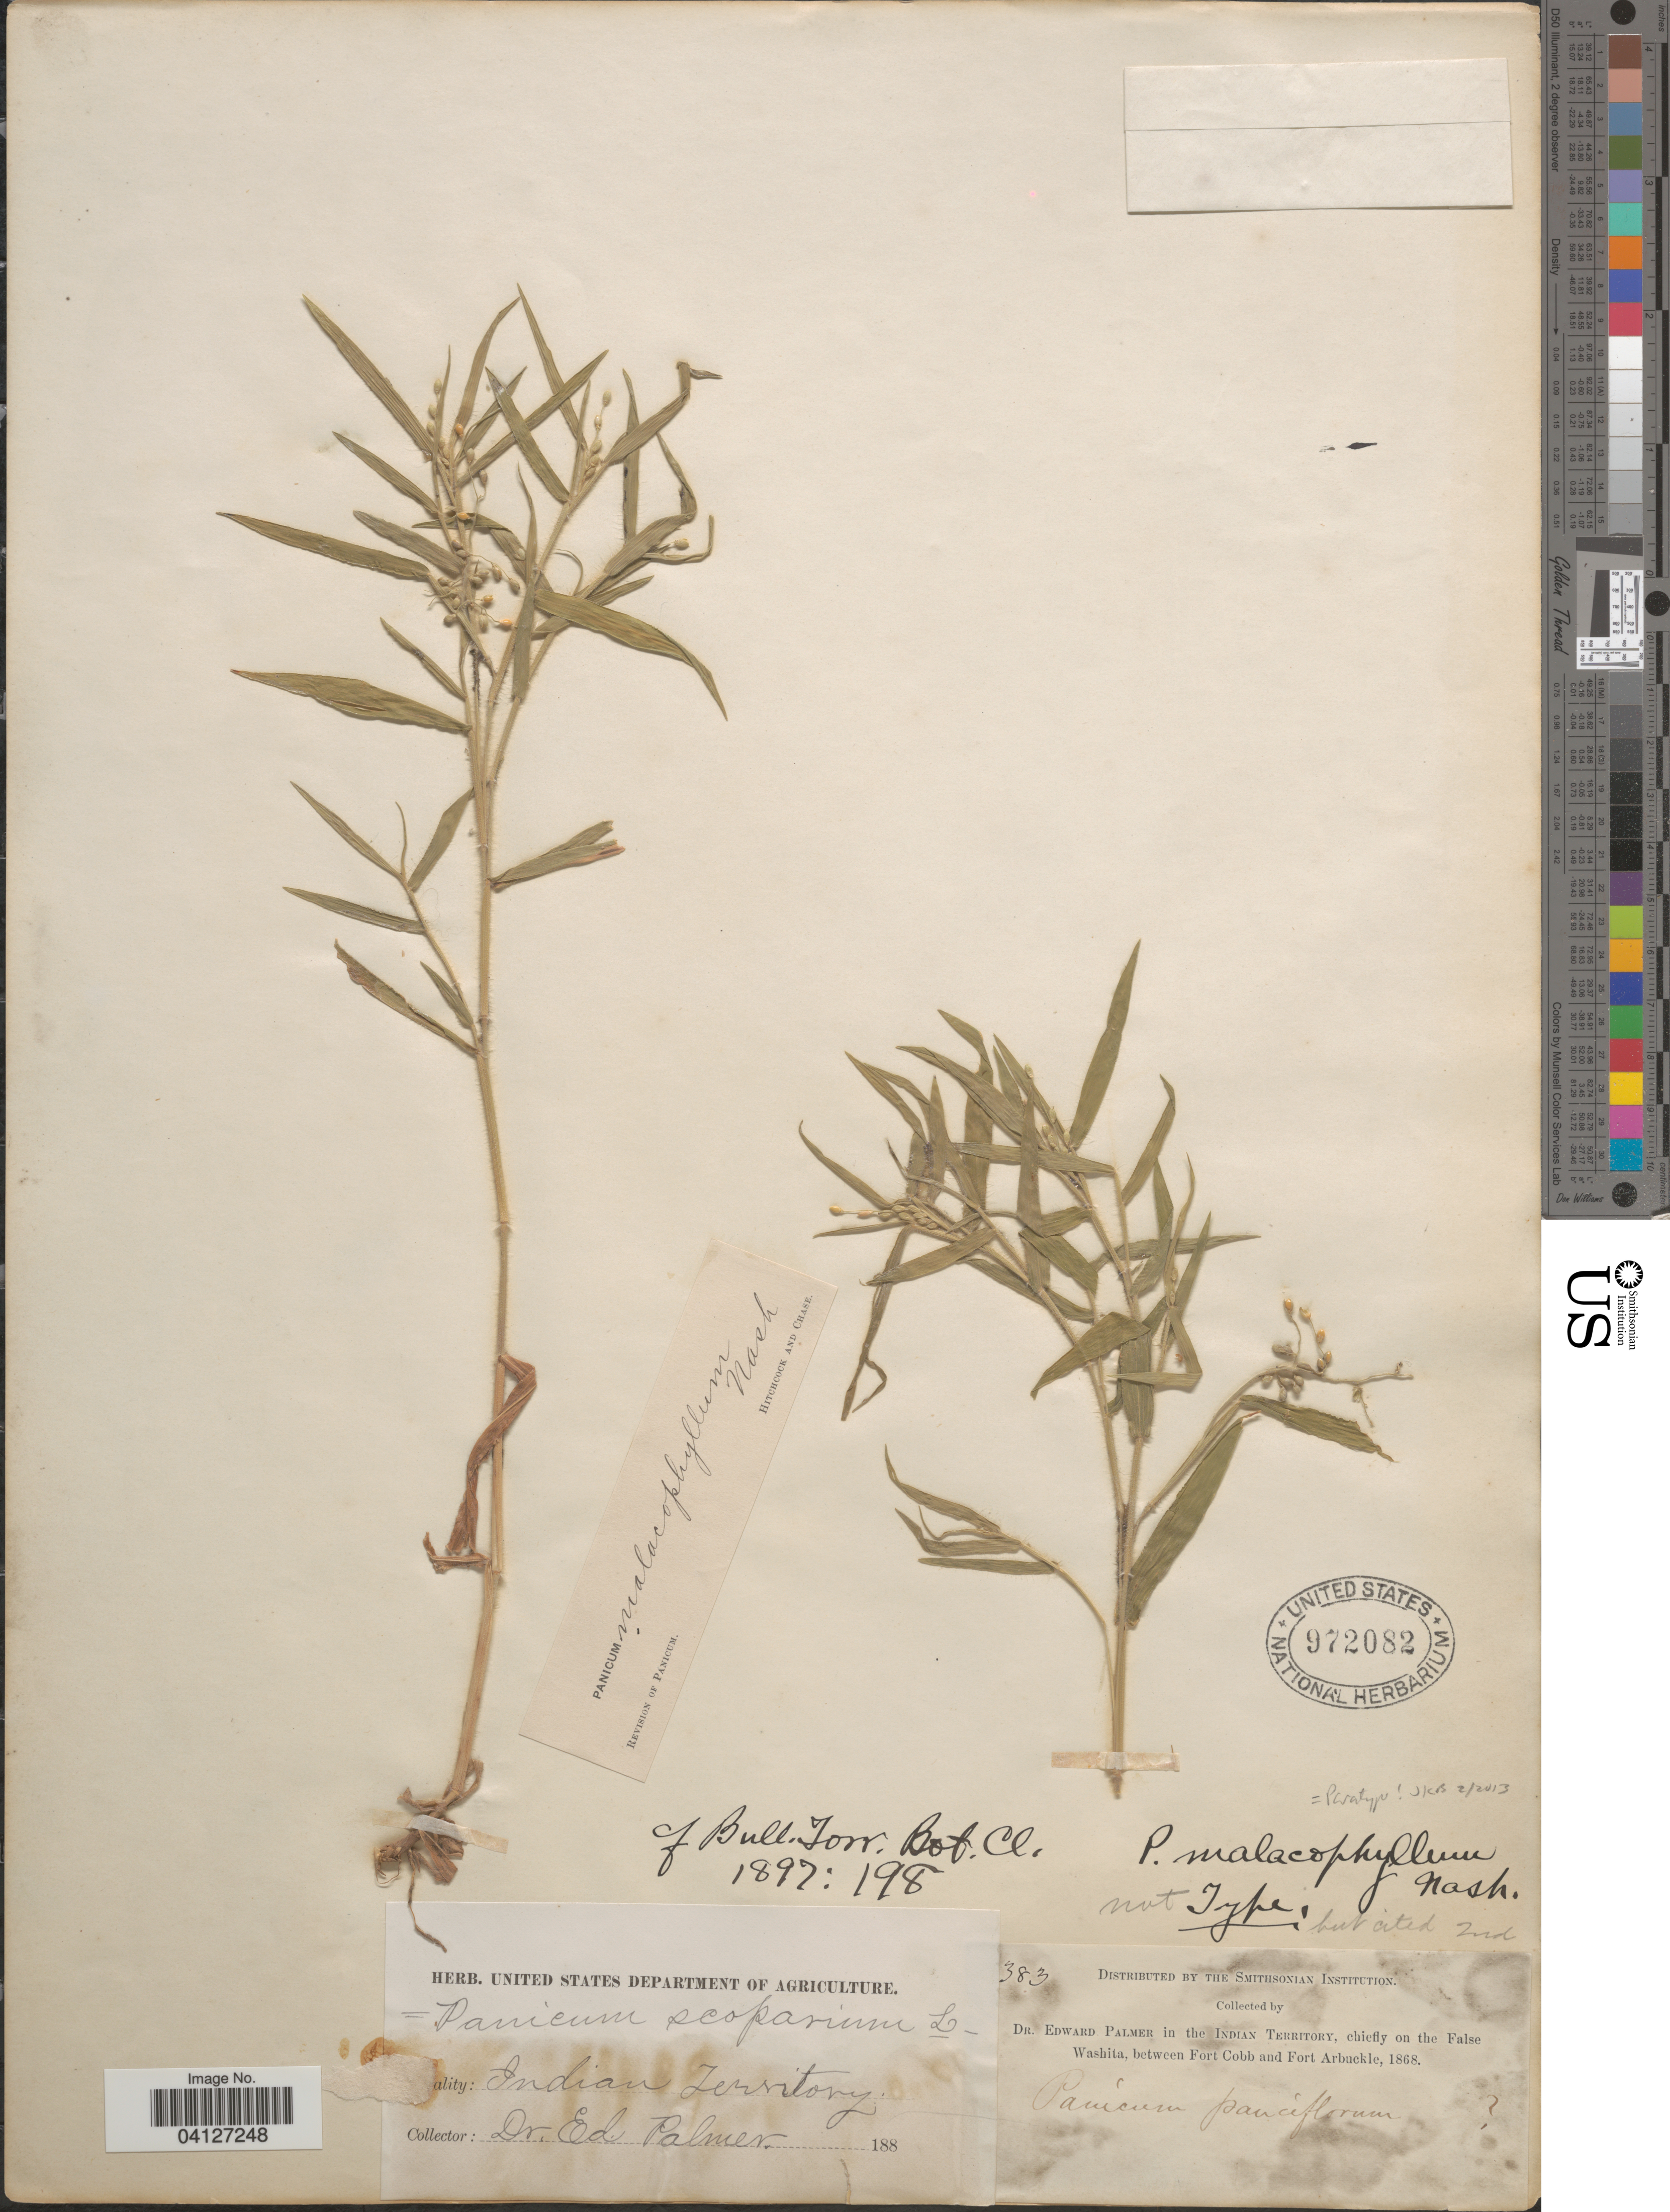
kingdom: Plantae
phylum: Tracheophyta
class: Liliopsida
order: Poales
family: Poaceae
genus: Panicum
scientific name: Panicum malacophyllum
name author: Nash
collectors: E. Palmer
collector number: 383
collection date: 1868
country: United States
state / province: Oklahoma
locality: Indian Territory, chiefly on the False Washita, between Fort Cobb and Fort Arbuckle.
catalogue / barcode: US 972082